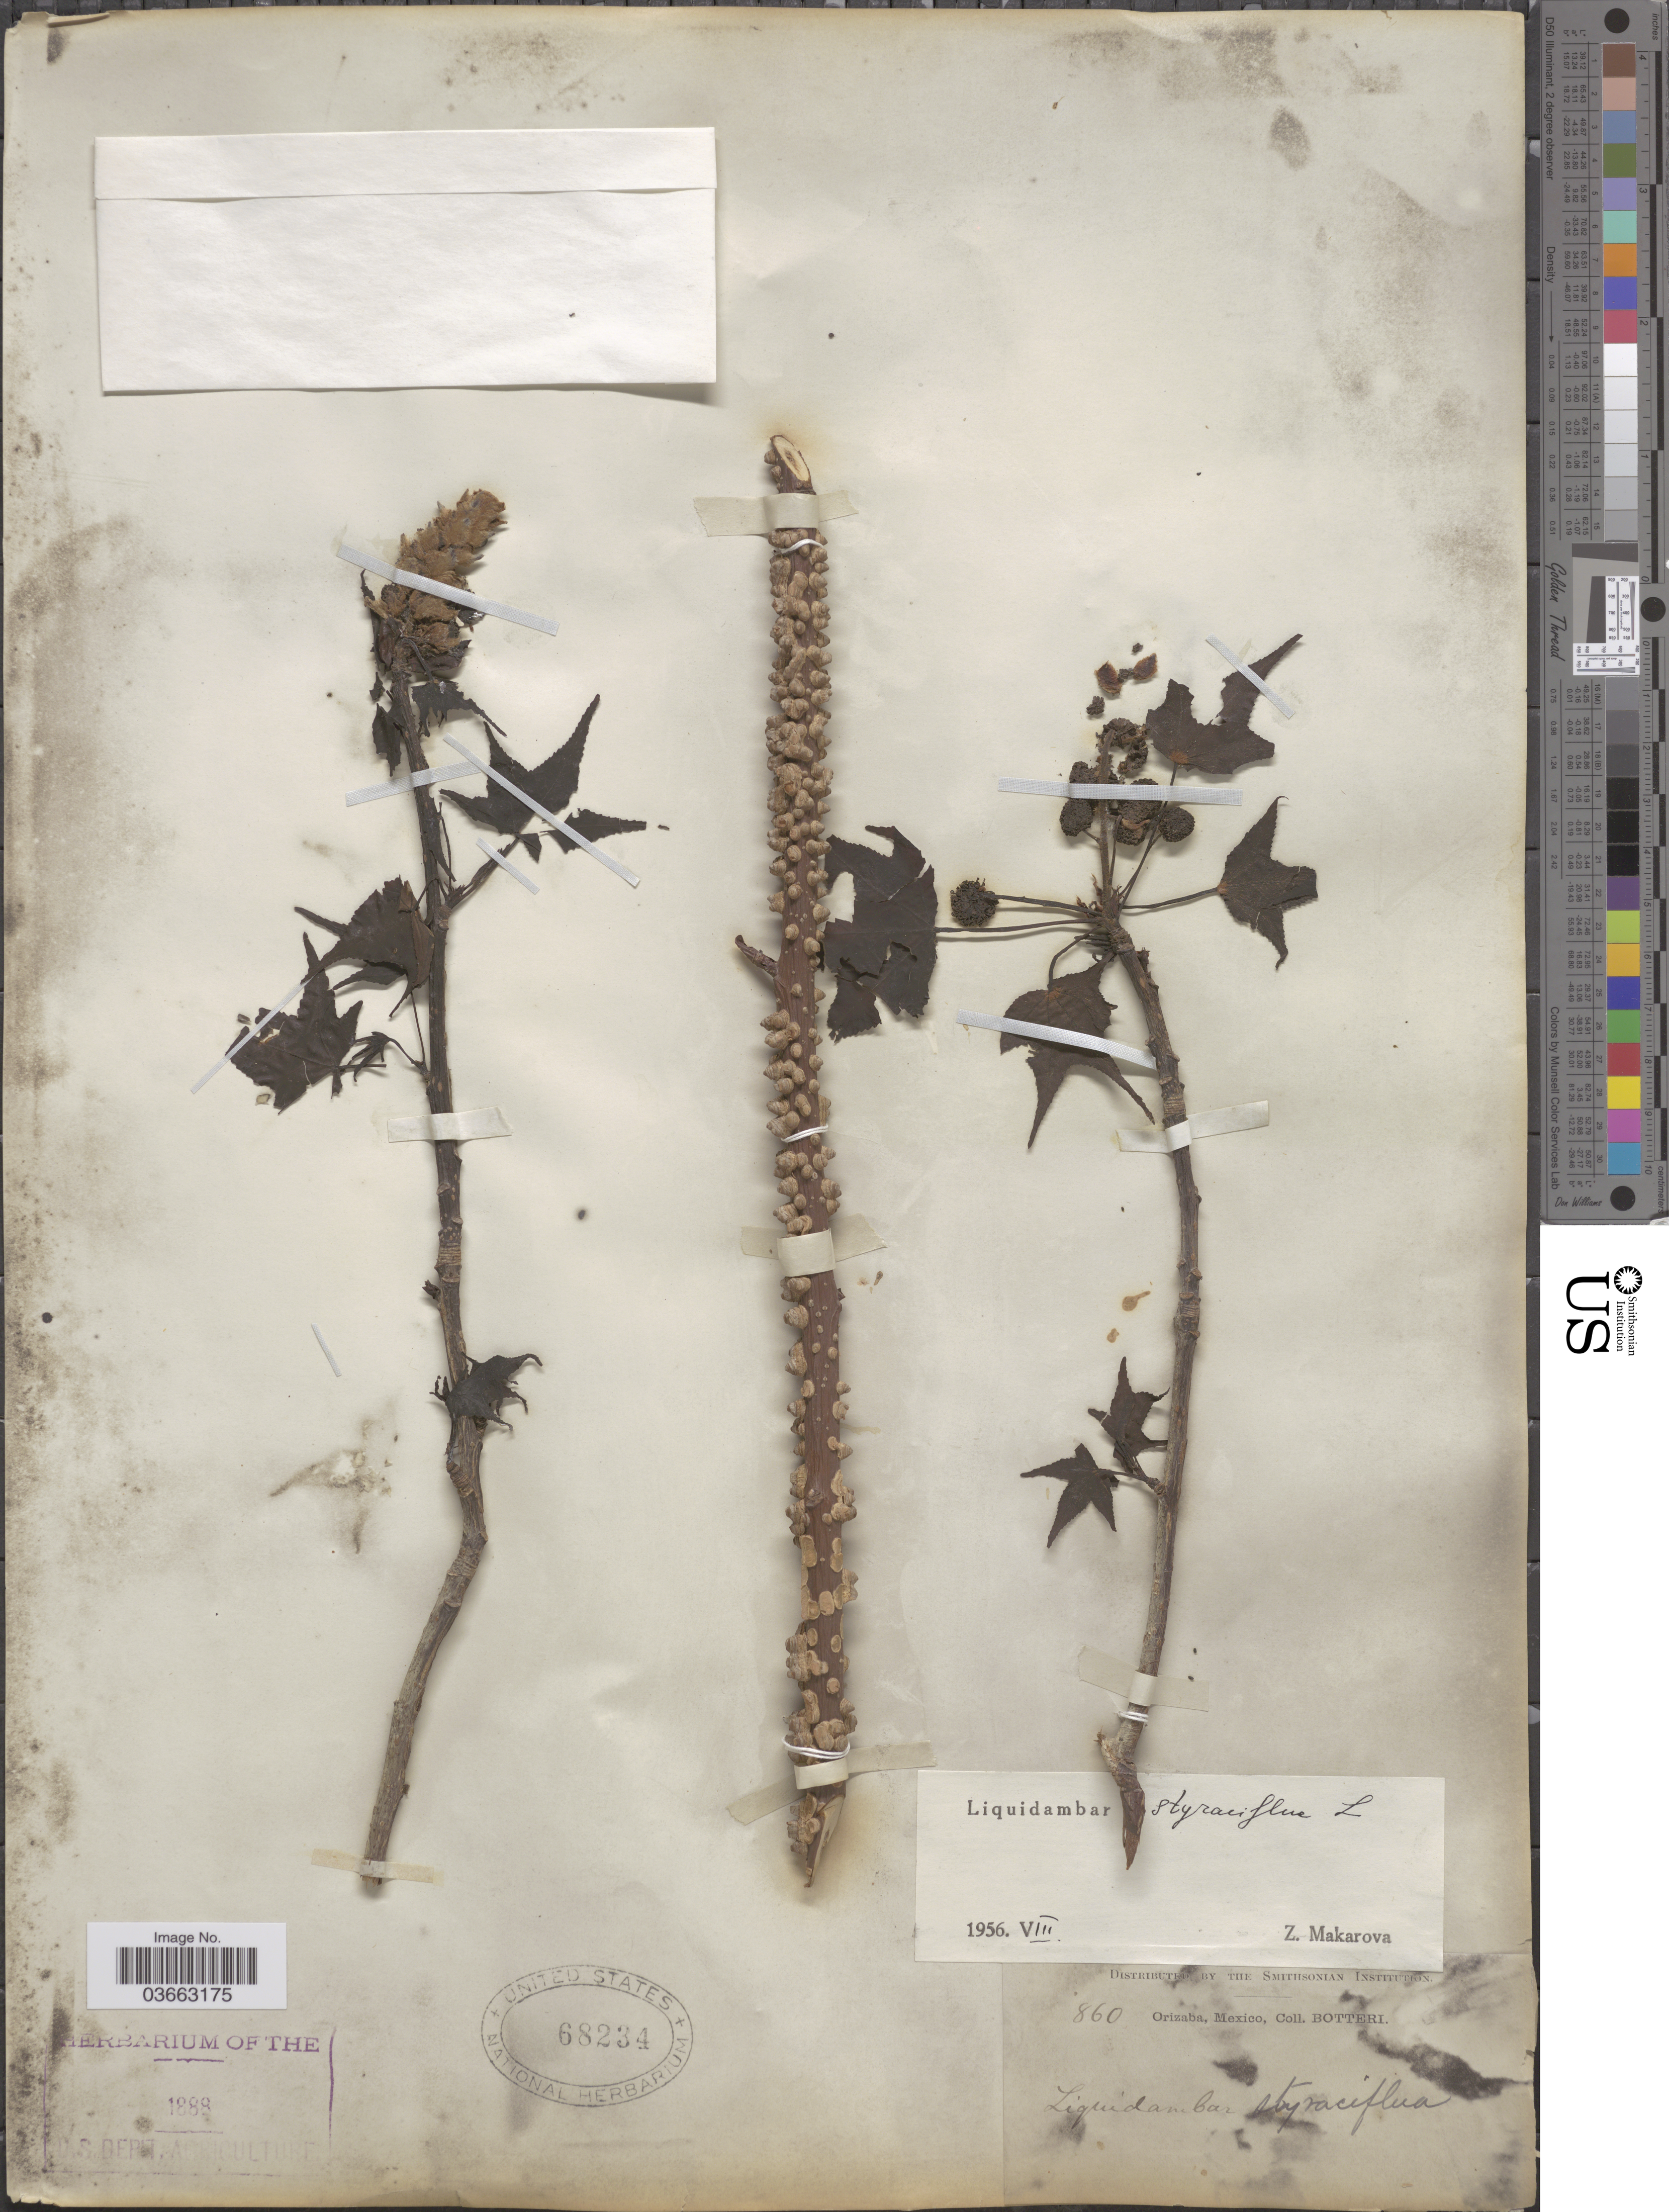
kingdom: Plantae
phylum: Tracheophyta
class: Magnoliopsida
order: Saxifragales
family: Altingiaceae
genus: Liquidambar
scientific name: Liquidambar styraciflua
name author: L.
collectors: -. Botteri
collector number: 860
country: Mexico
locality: Orizaba.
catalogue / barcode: US 68234